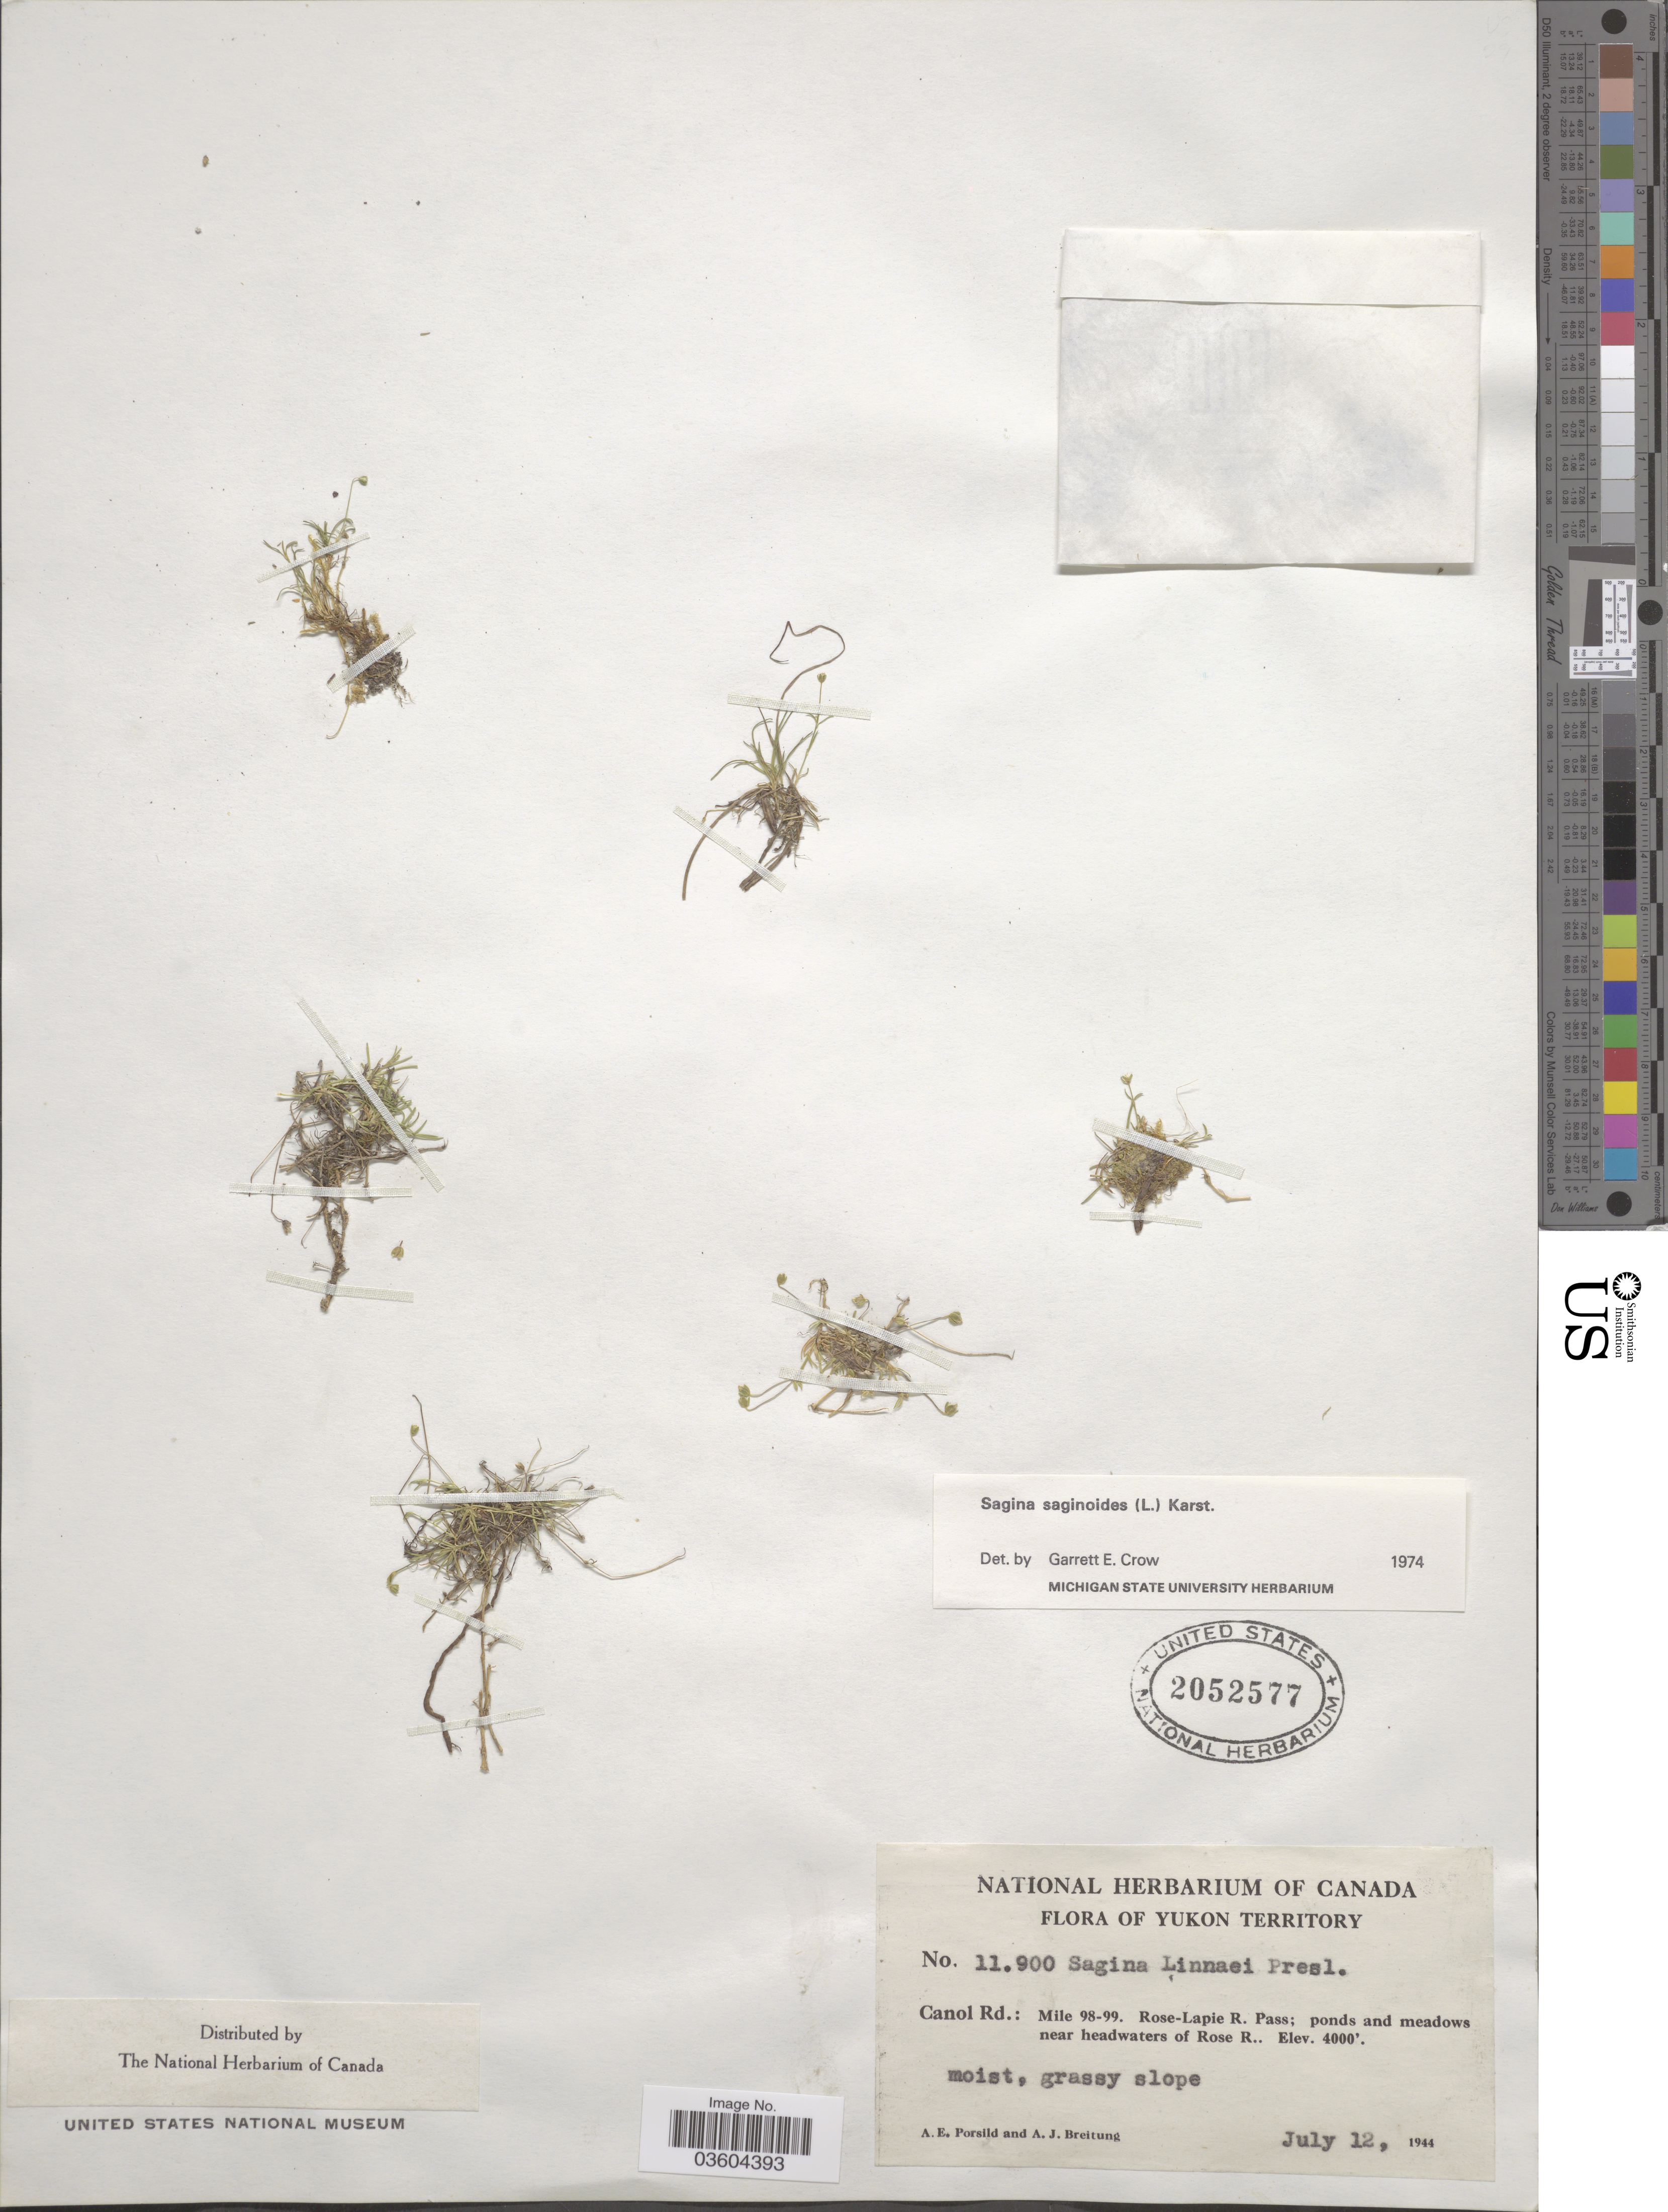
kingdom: Plantae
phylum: Tracheophyta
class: Magnoliopsida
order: Caryophyllales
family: Caryophyllaceae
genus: Sagina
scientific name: Sagina saginoides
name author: (L.) H. Karst.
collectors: A. E. Porsild & A. Breitung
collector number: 11900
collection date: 1944-07-12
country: Canada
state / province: Yukon Territory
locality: Canol Rd.: Mile 98-99. Rose-Lapie R. Pass; ponds and meadows near headwaters of Rose R.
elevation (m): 1219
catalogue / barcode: US 2052577